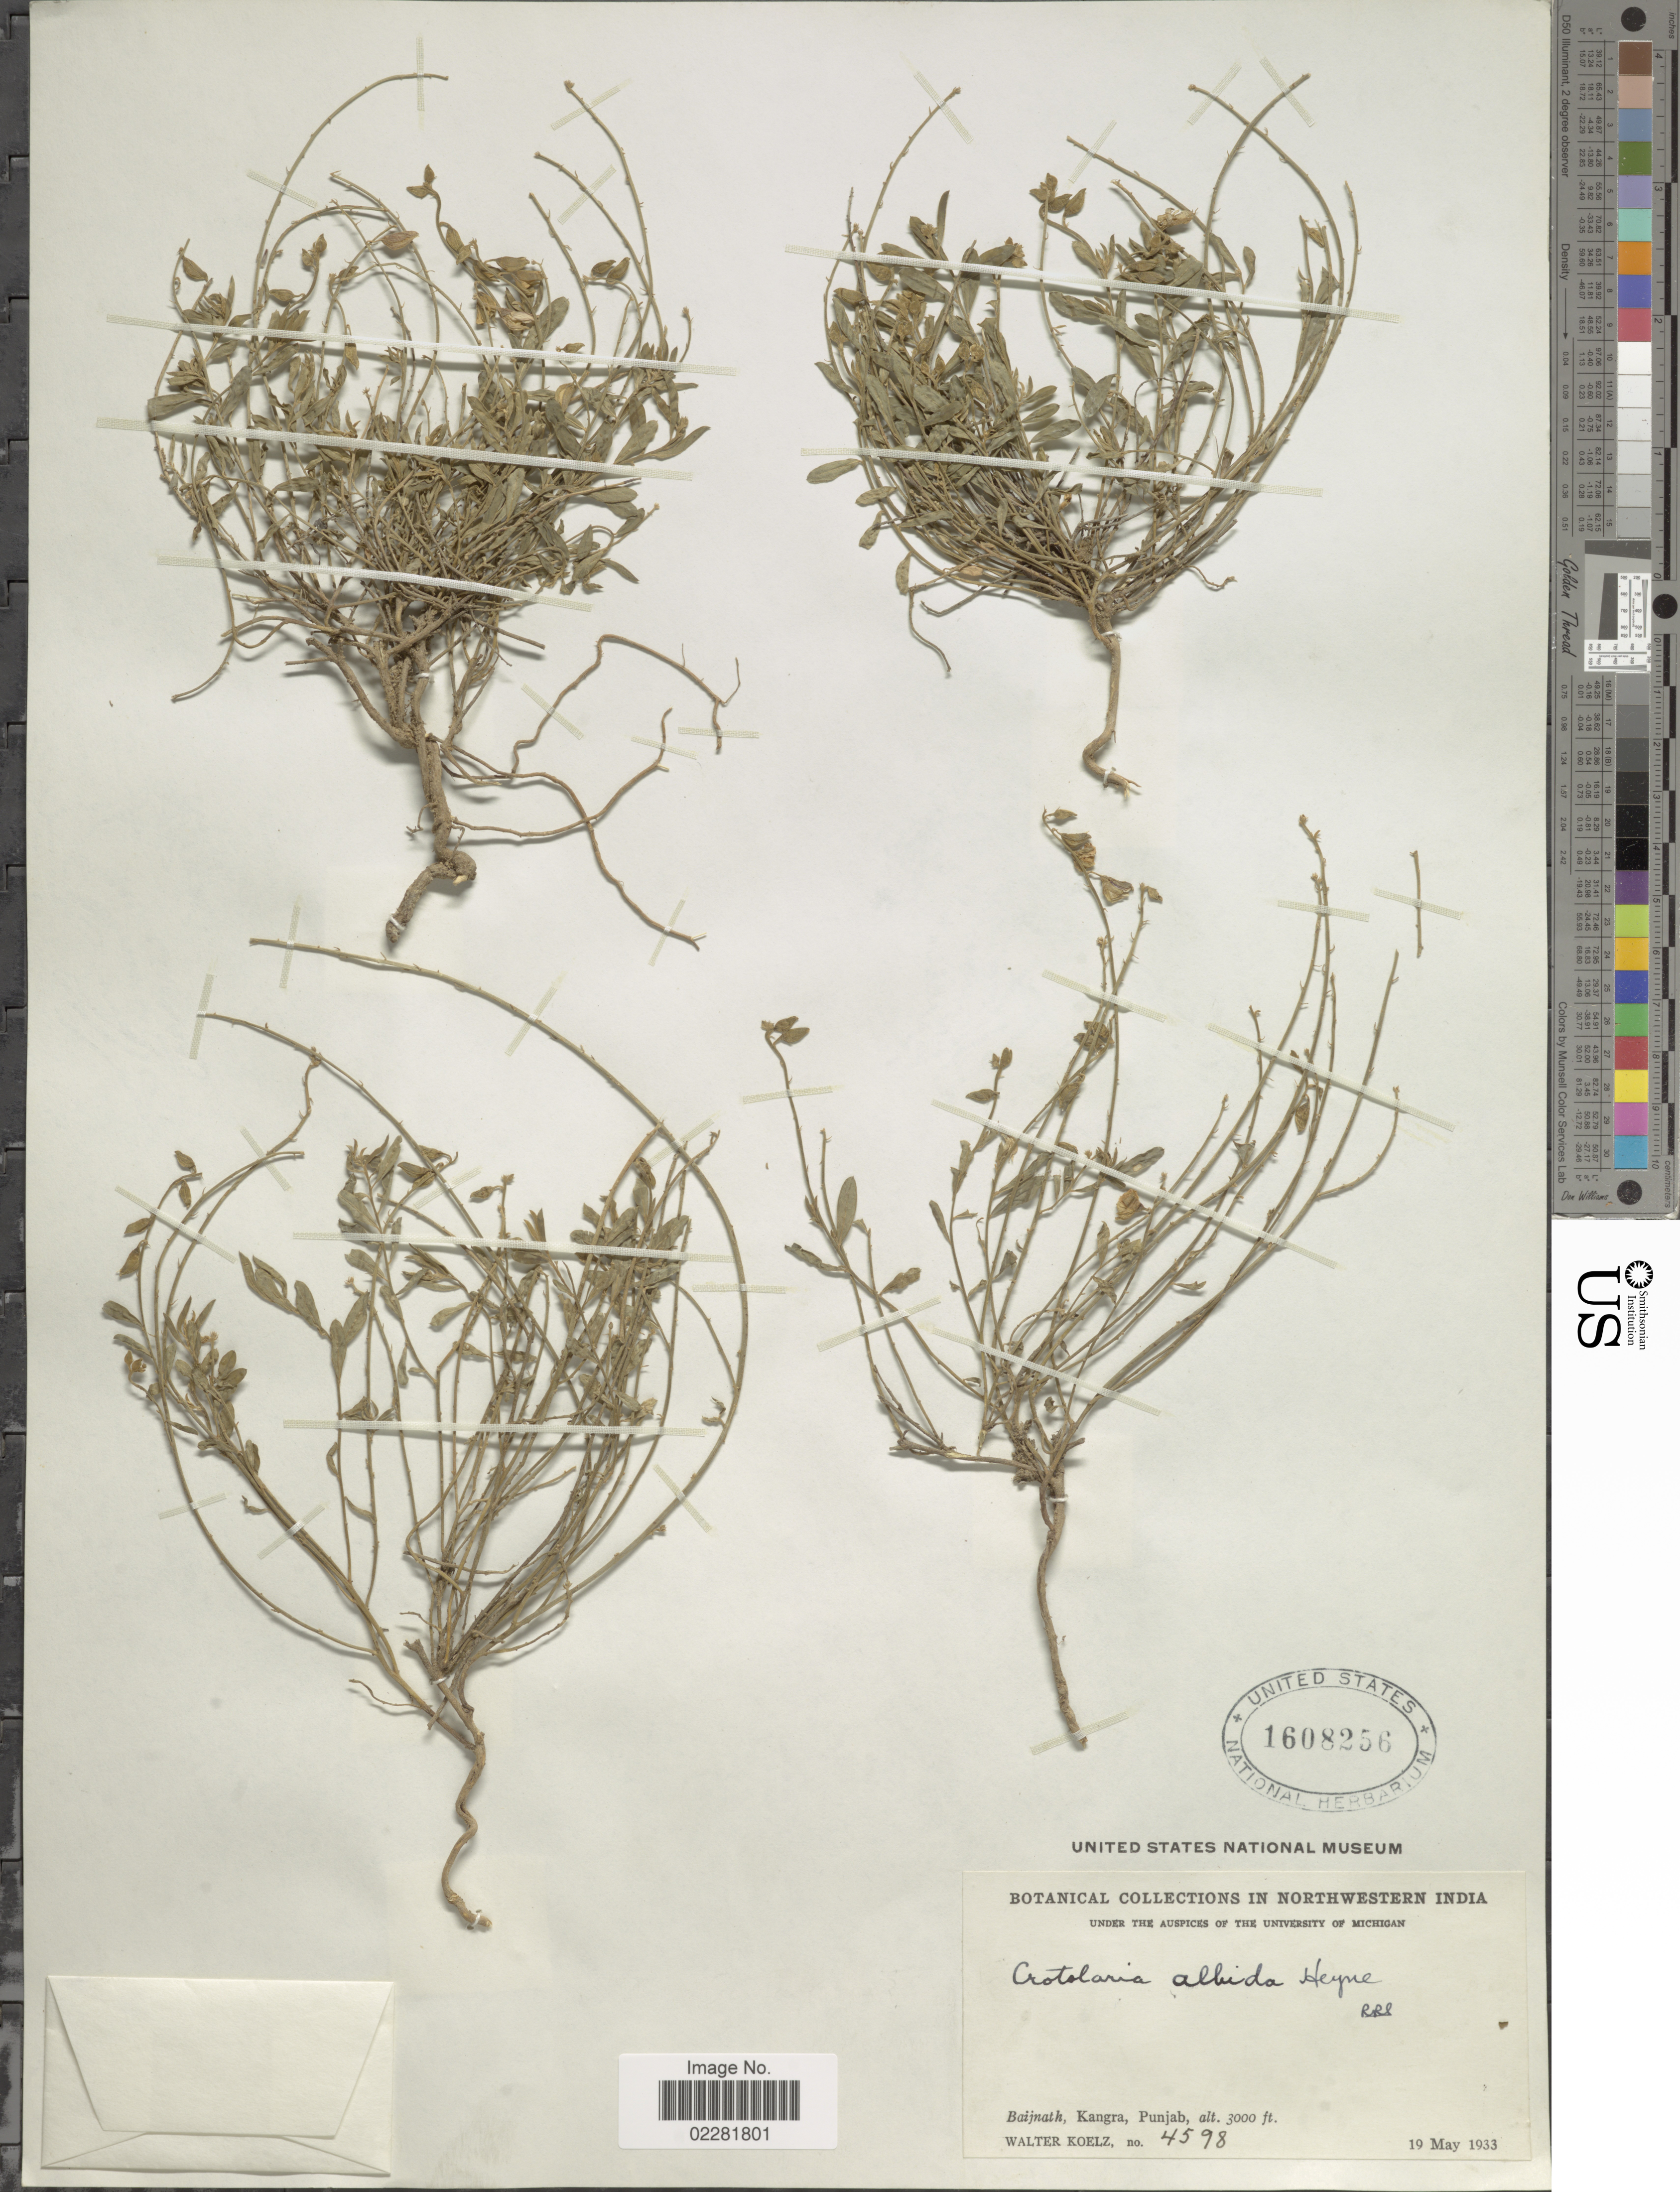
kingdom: Plantae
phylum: Tracheophyta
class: Magnoliopsida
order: Fabales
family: Fabaceae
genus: Crotalaria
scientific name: Crotalaria albida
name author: B. Heyne ex Roth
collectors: W. N. Koelz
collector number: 4598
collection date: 1933-05-19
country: India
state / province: Himachal Pradesh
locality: Northwestern India, Baijnath, Kangra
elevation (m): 914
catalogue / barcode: US 1608256